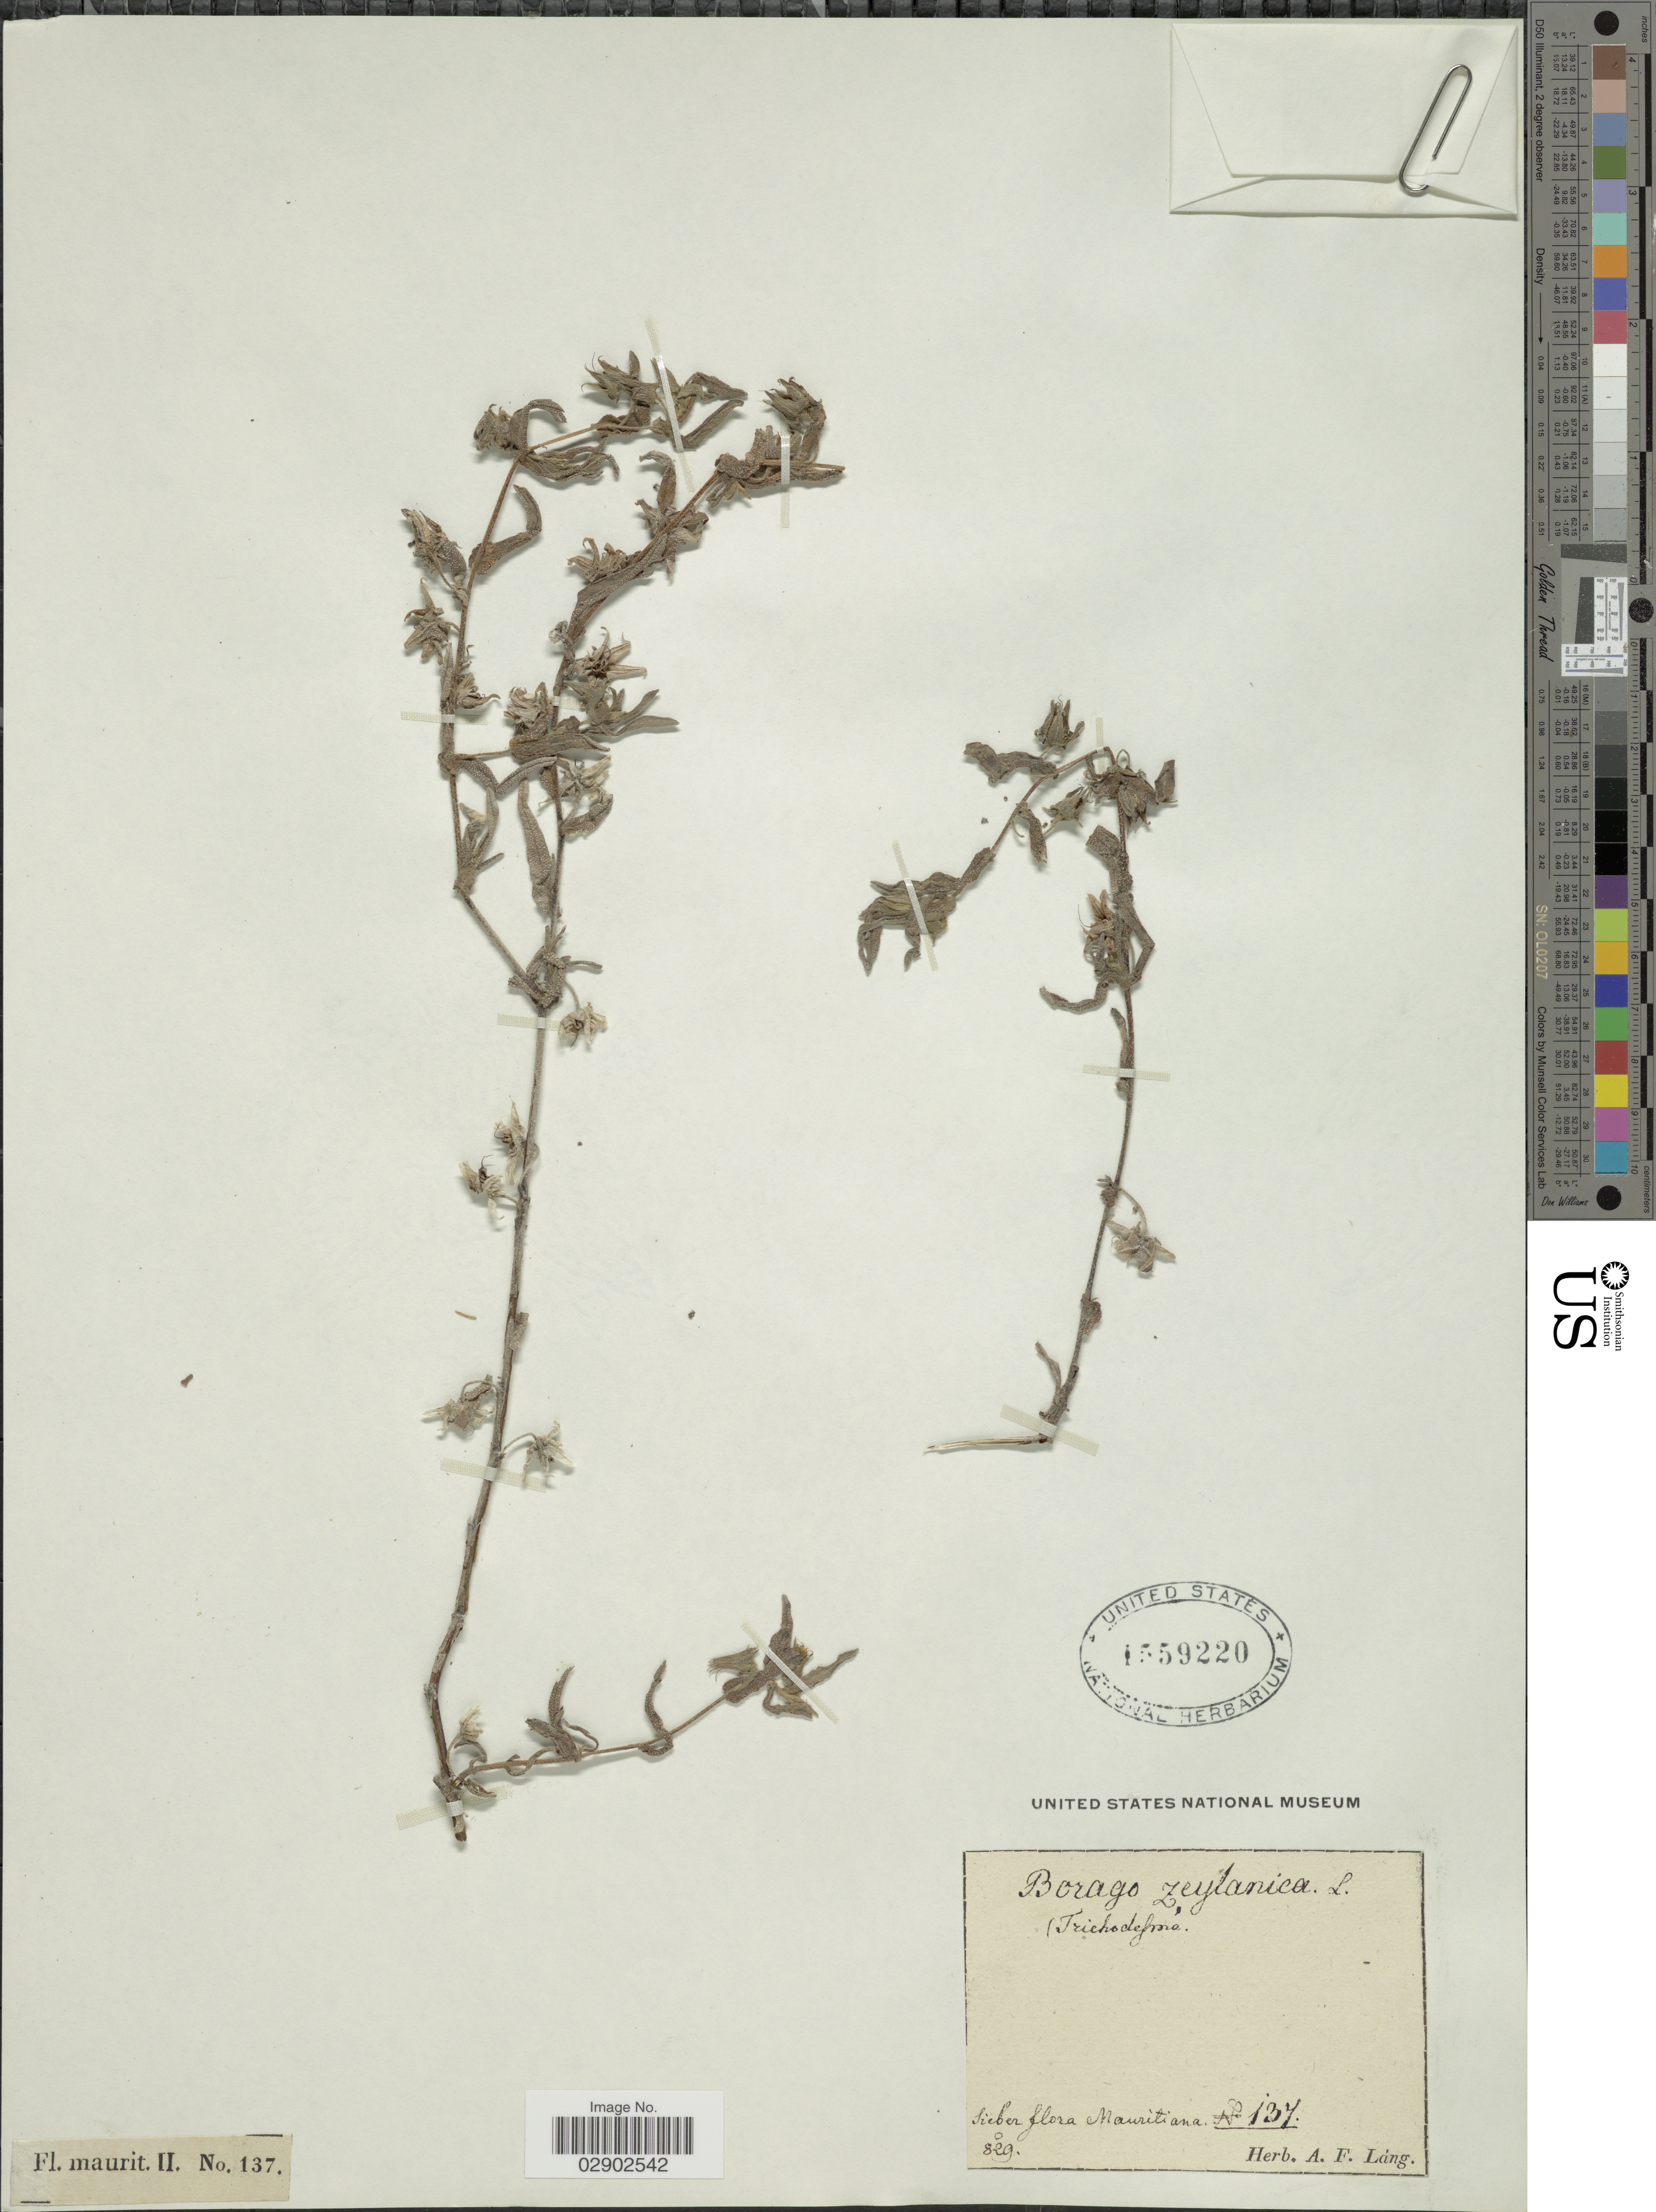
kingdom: Plantae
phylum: Tracheophyta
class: Magnoliopsida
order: Boraginales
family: Boraginaceae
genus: Trichodesma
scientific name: Trichodesma zeylanicum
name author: (Burm. f.) R. Br.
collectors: Ex herb. A. F. Lang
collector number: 829/137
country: Mauritania